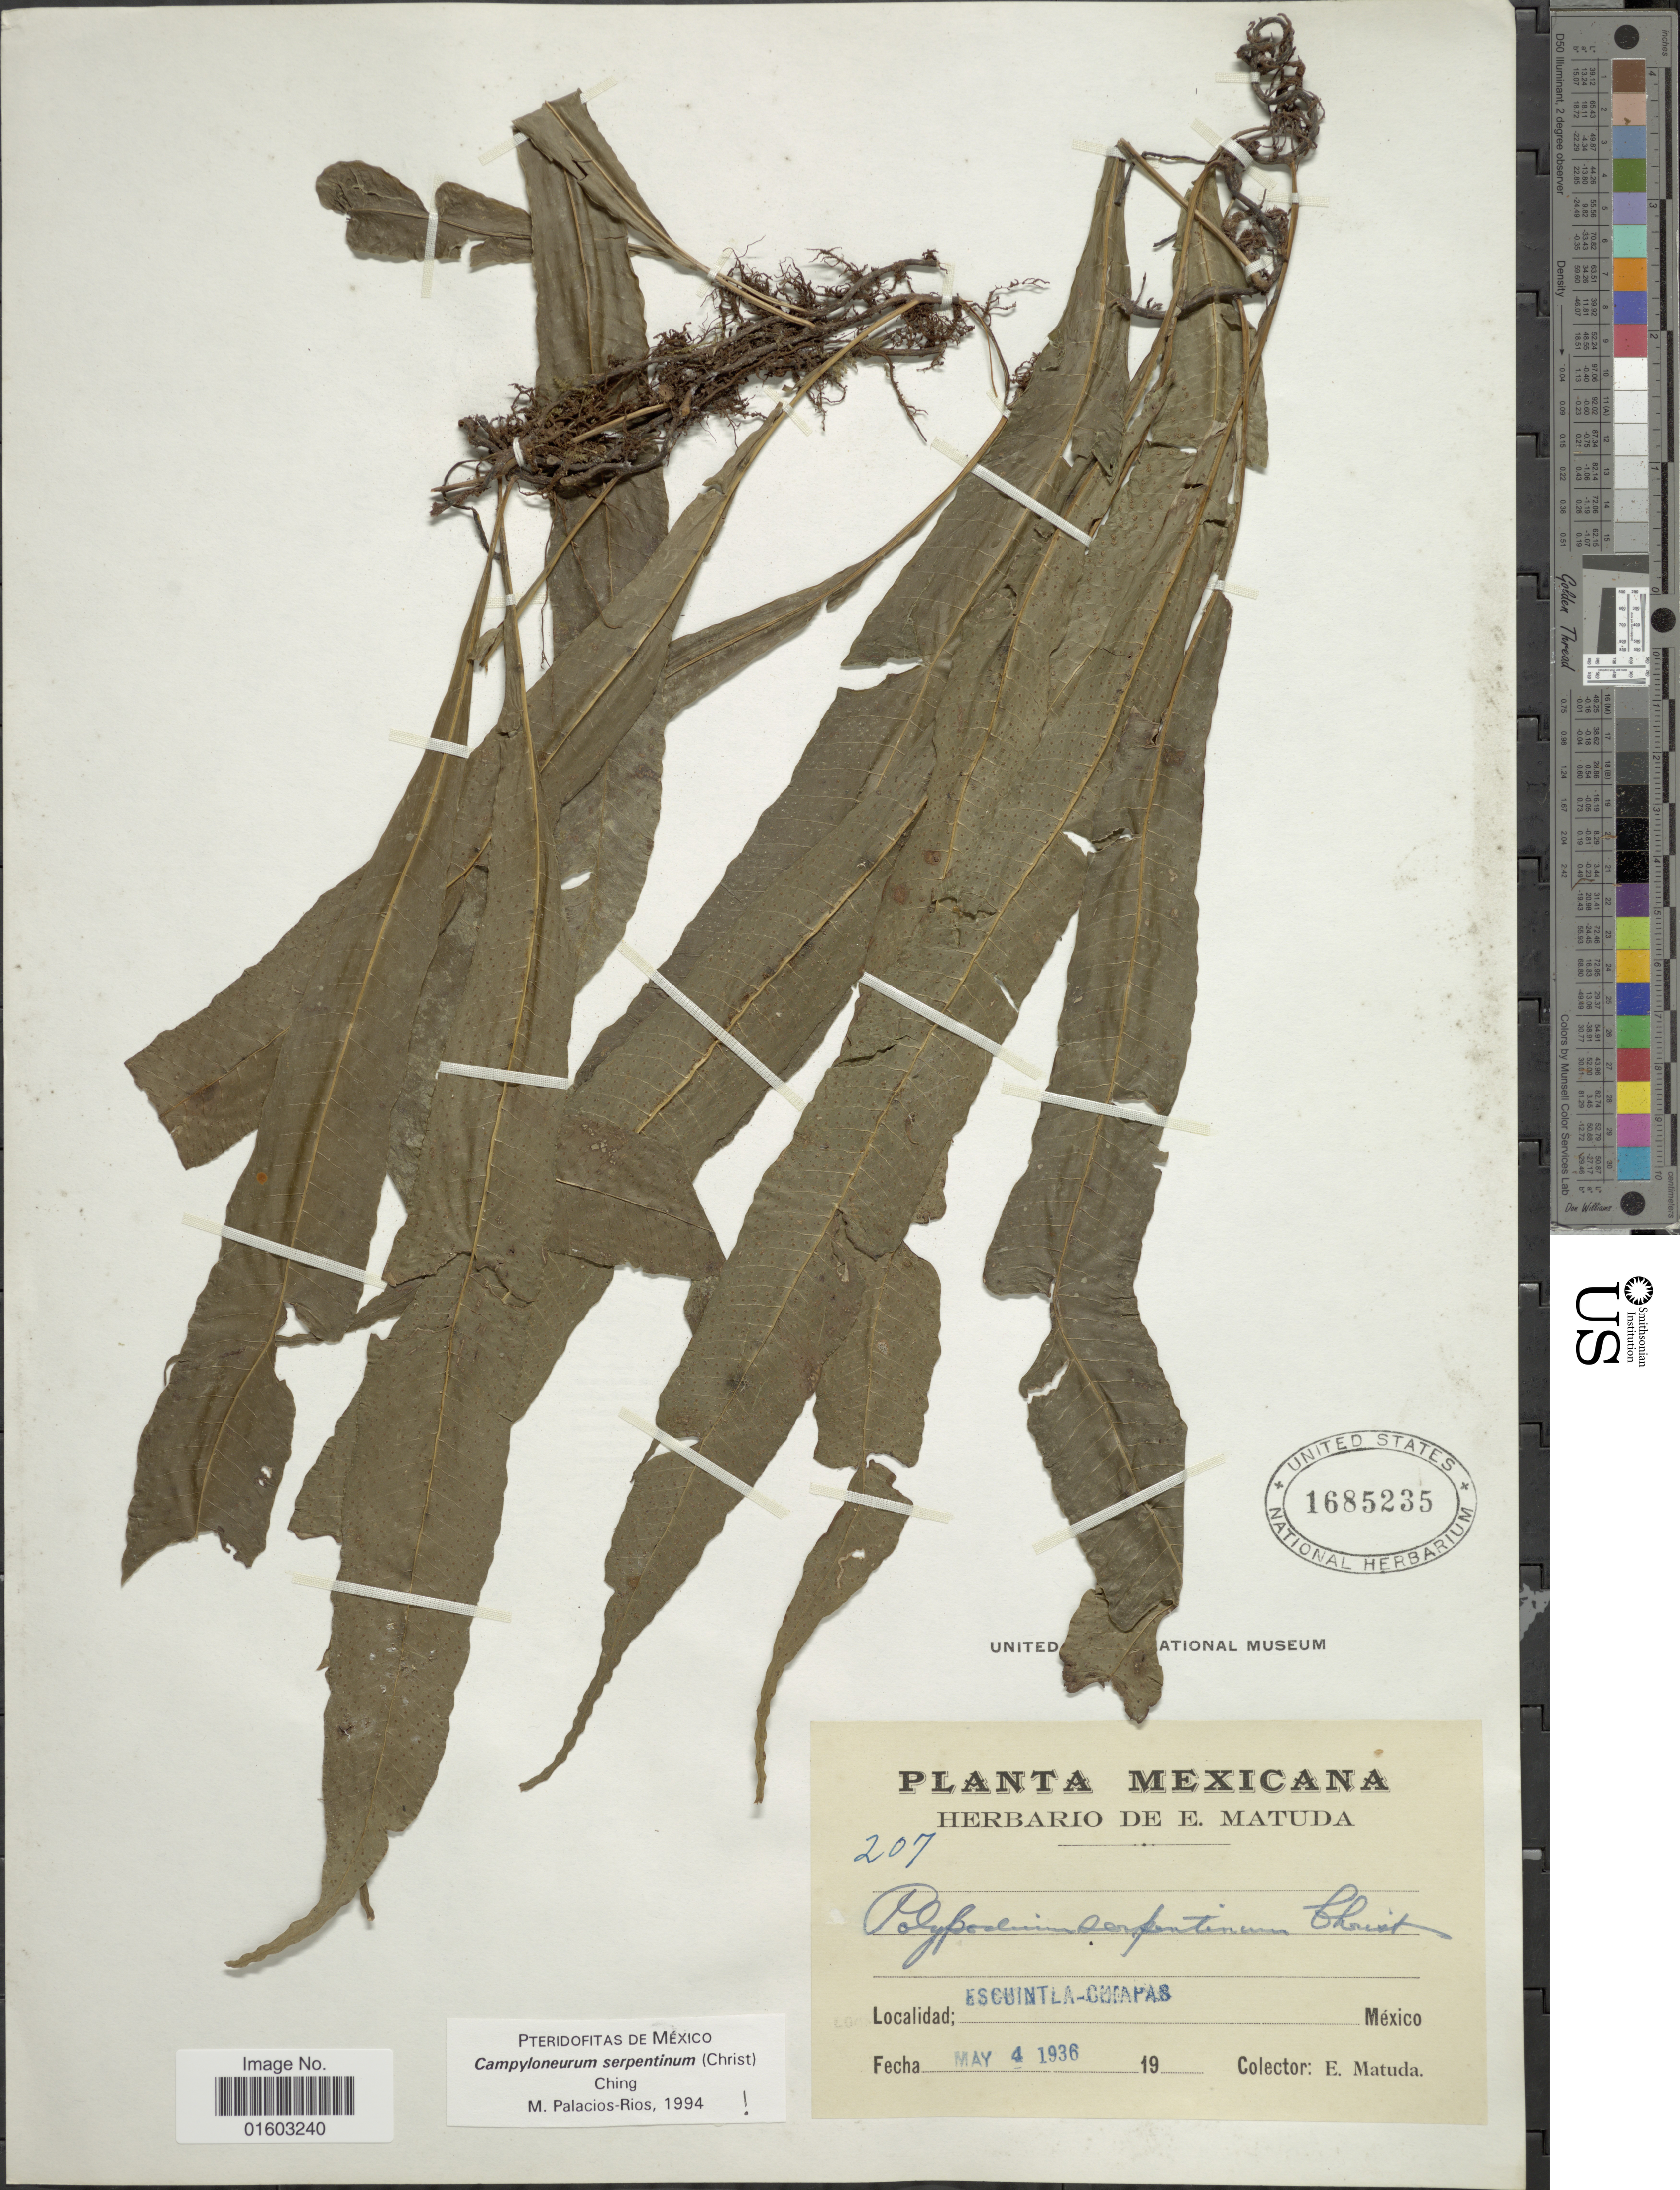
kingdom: Plantae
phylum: Tracheophyta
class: Polypodiopsida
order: Polypodiales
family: Polypodiaceae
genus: Campyloneurum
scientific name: Campyloneurum serpentinum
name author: (Christ) Ching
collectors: E. Matuda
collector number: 207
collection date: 1936-05-04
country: Mexico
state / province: Chiapas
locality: Escuintla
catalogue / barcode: US 1685235